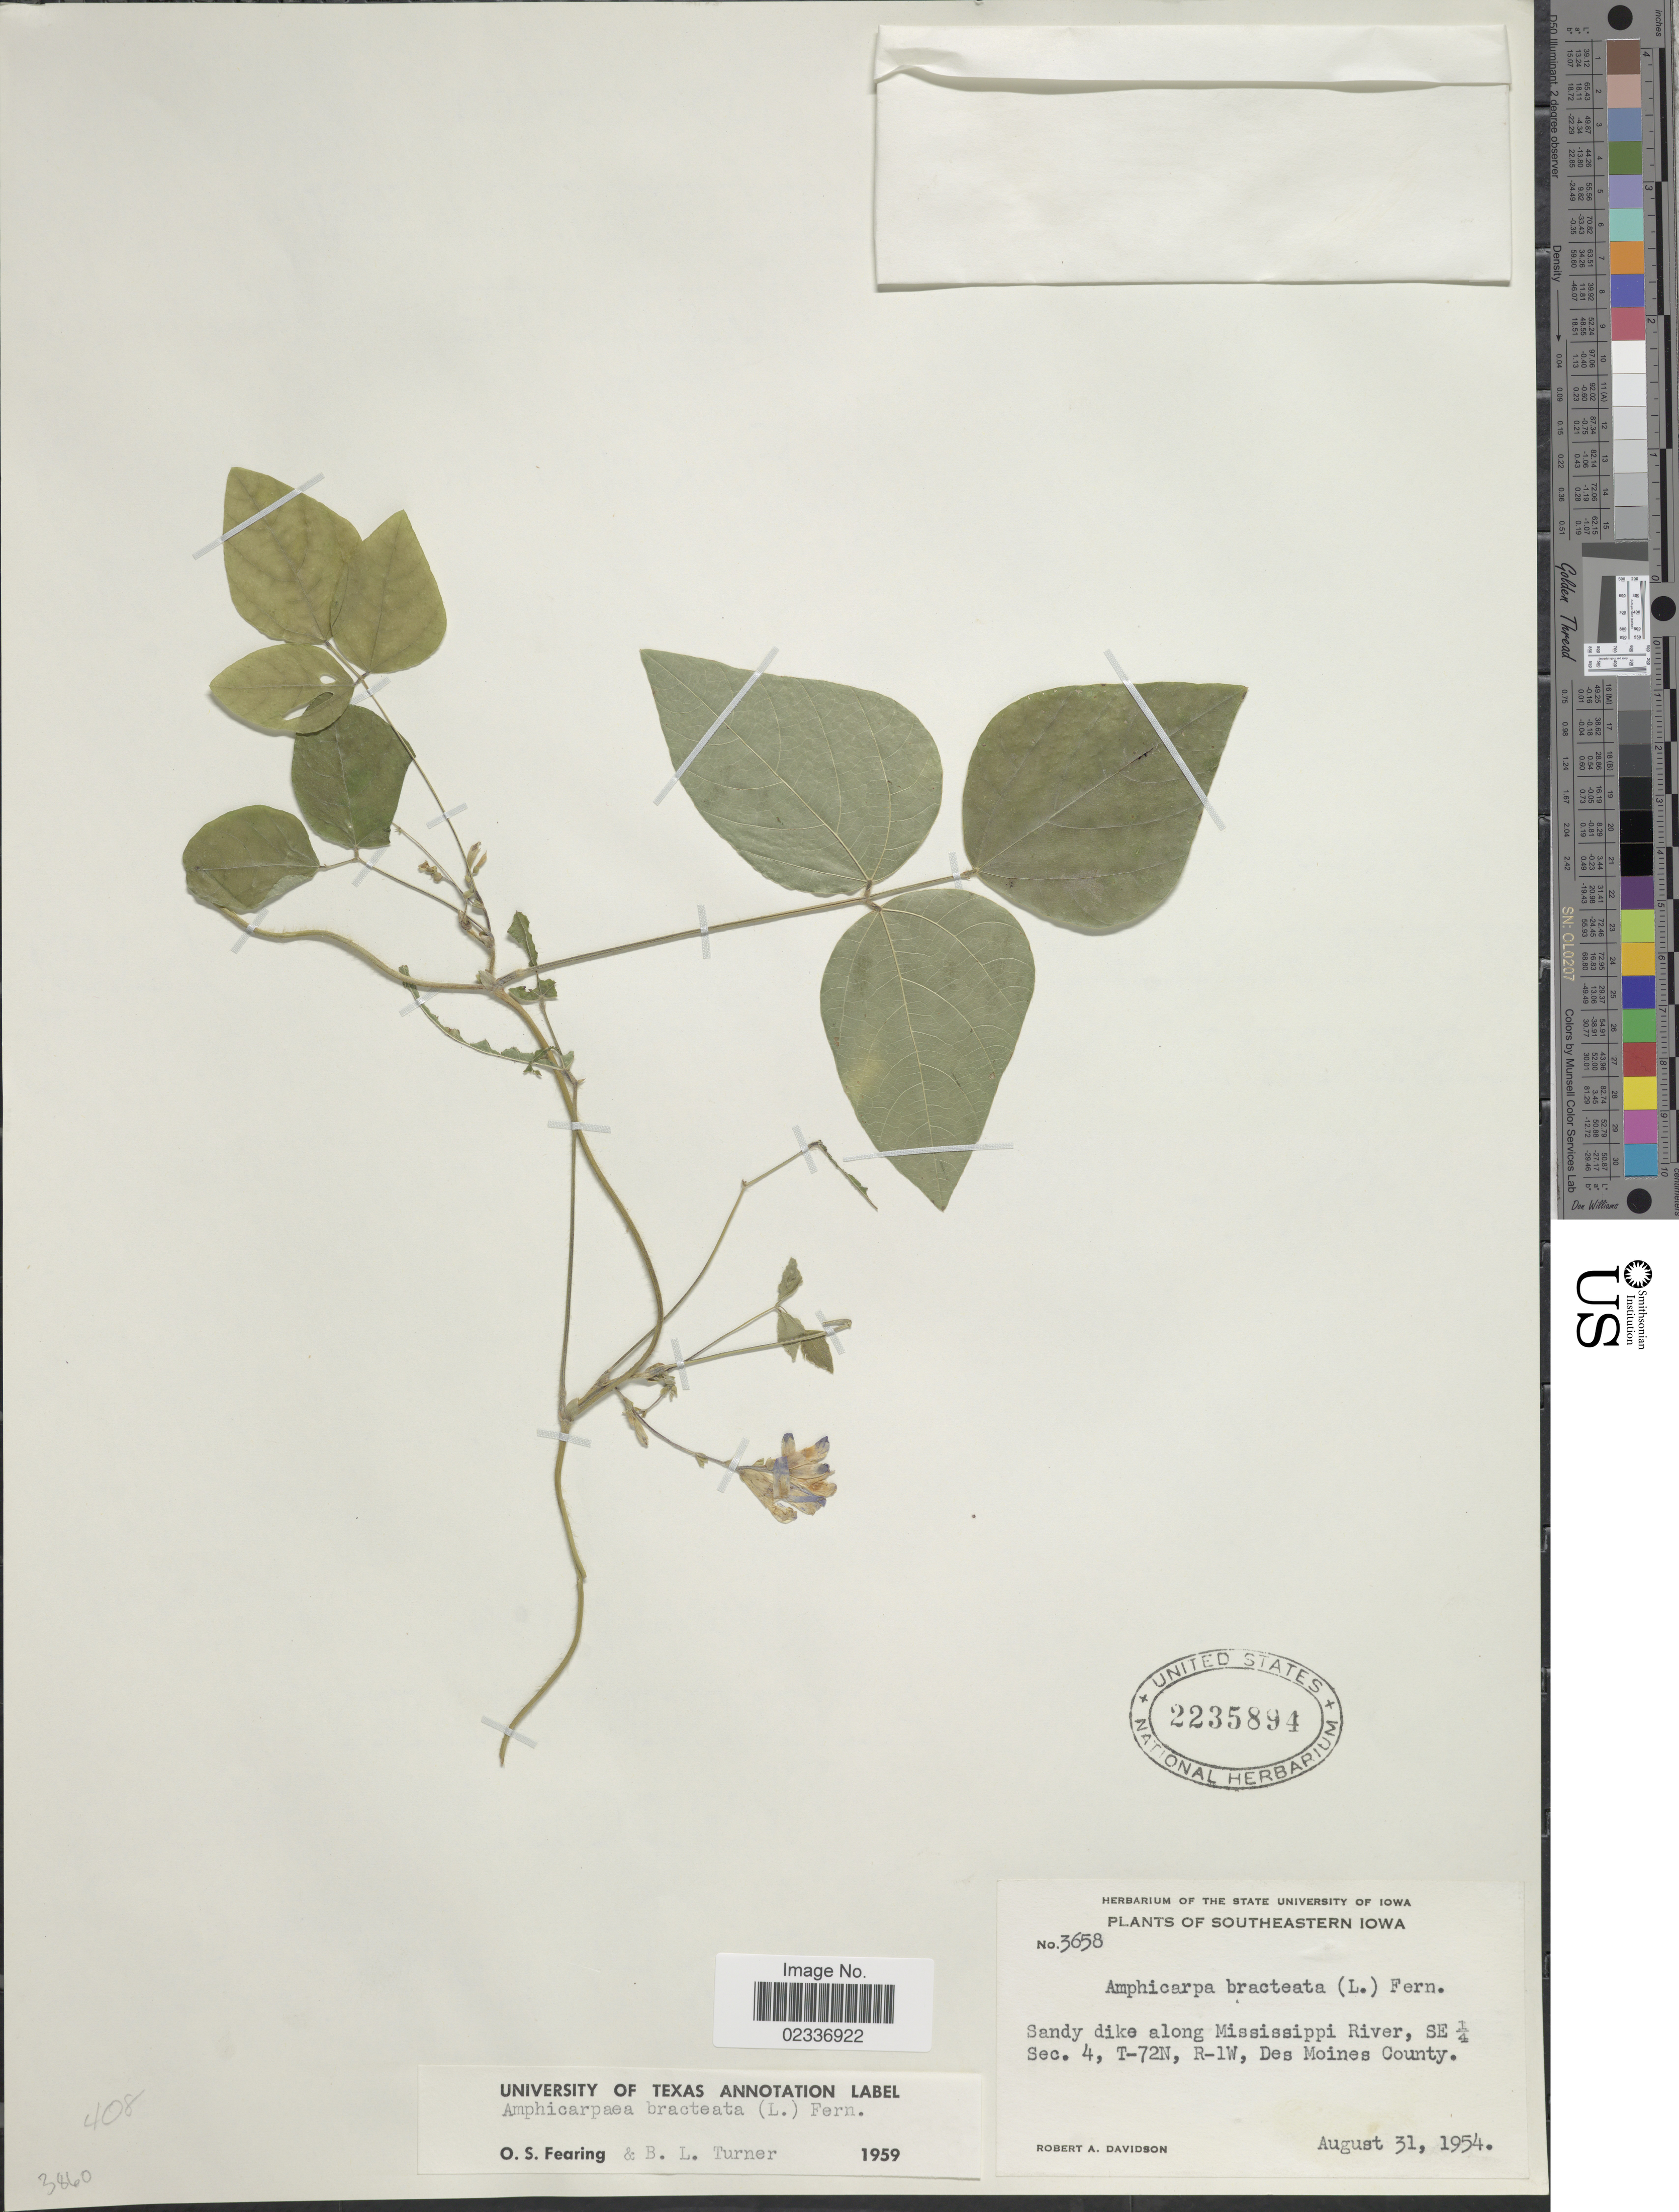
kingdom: Plantae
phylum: Tracheophyta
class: Magnoliopsida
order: Fabales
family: Fabaceae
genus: Amphicarpaea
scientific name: Amphicarpaea bracteata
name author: (L.) Fernald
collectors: R. A. Davidson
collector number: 3658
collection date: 1954-08-31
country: United States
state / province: Iowa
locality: Southeastern Iowa. Along Mississippi River, SE 1/4 Sec. 4, T-72N, R-1W, Des Moines County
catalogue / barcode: US 2235894